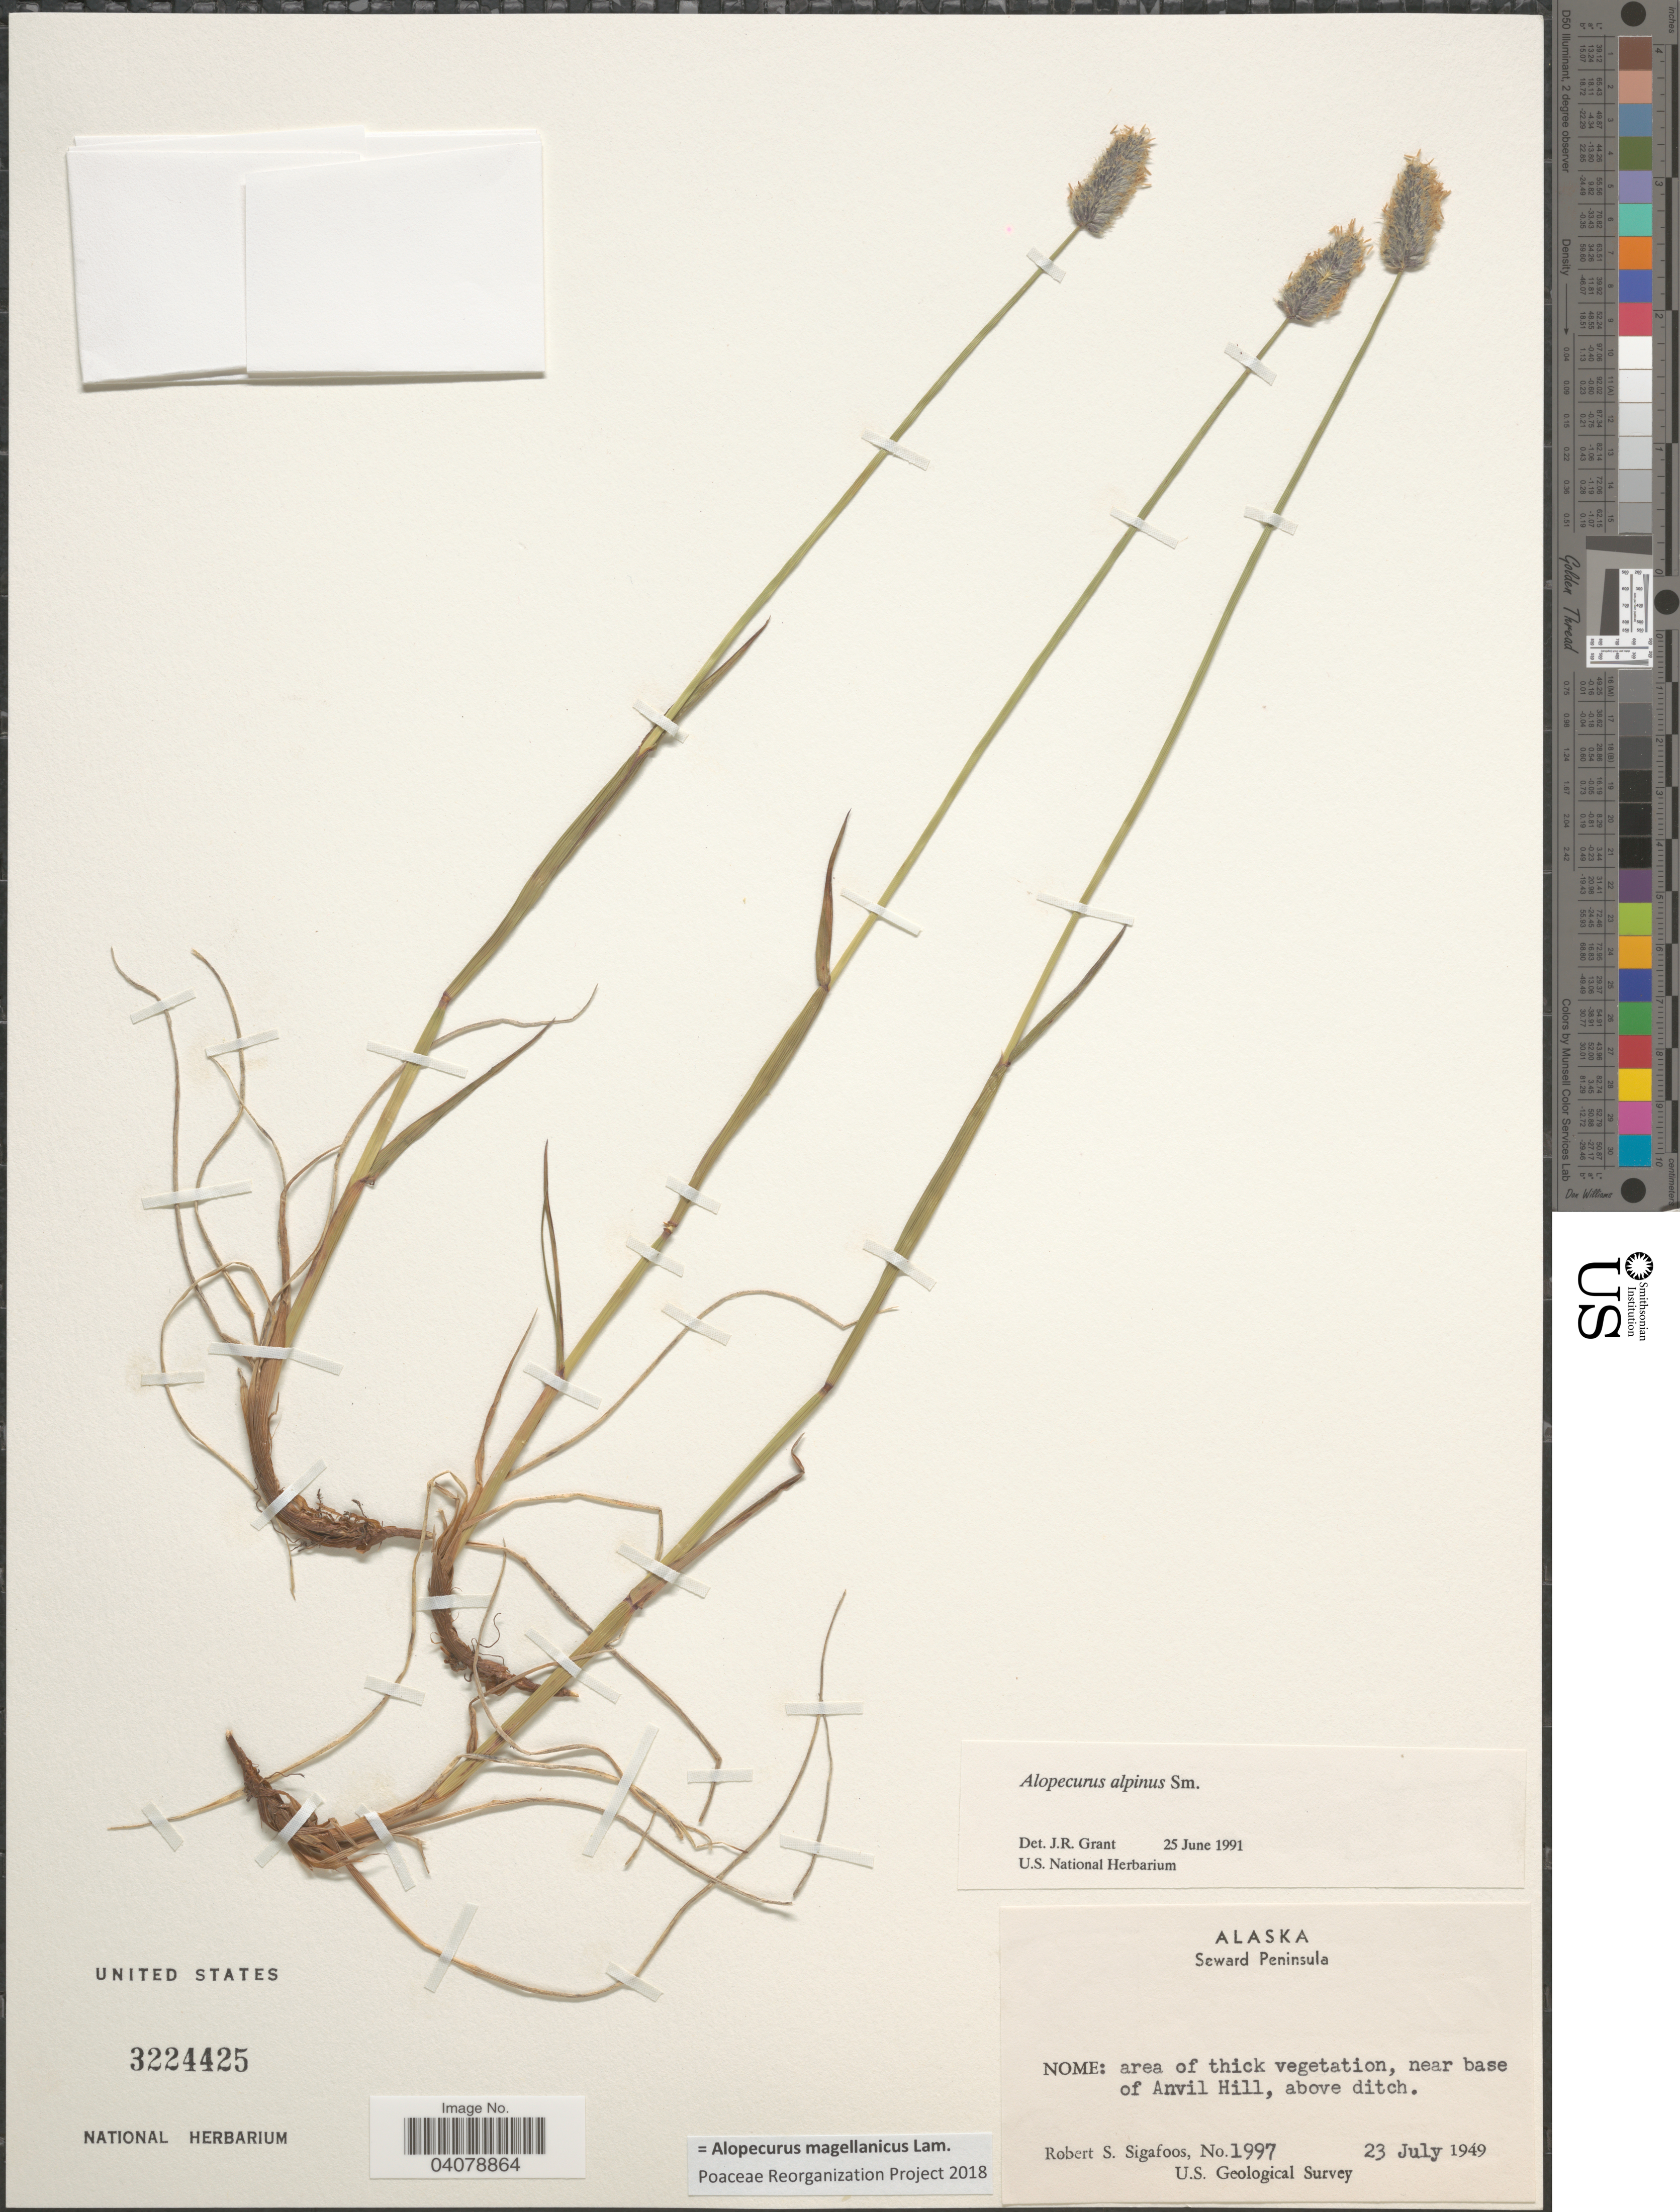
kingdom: Plantae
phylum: Tracheophyta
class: Liliopsida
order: Poales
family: Poaceae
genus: Alopecurus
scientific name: Alopecurus magellanicus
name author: Lam.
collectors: R. Sigafoos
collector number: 1997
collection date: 1949-07-23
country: United States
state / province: Alaska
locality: Seward Peninsula. Nome: near base of Anvil Hill, above ditch. U.S. Geological Survey.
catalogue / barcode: US 3224425